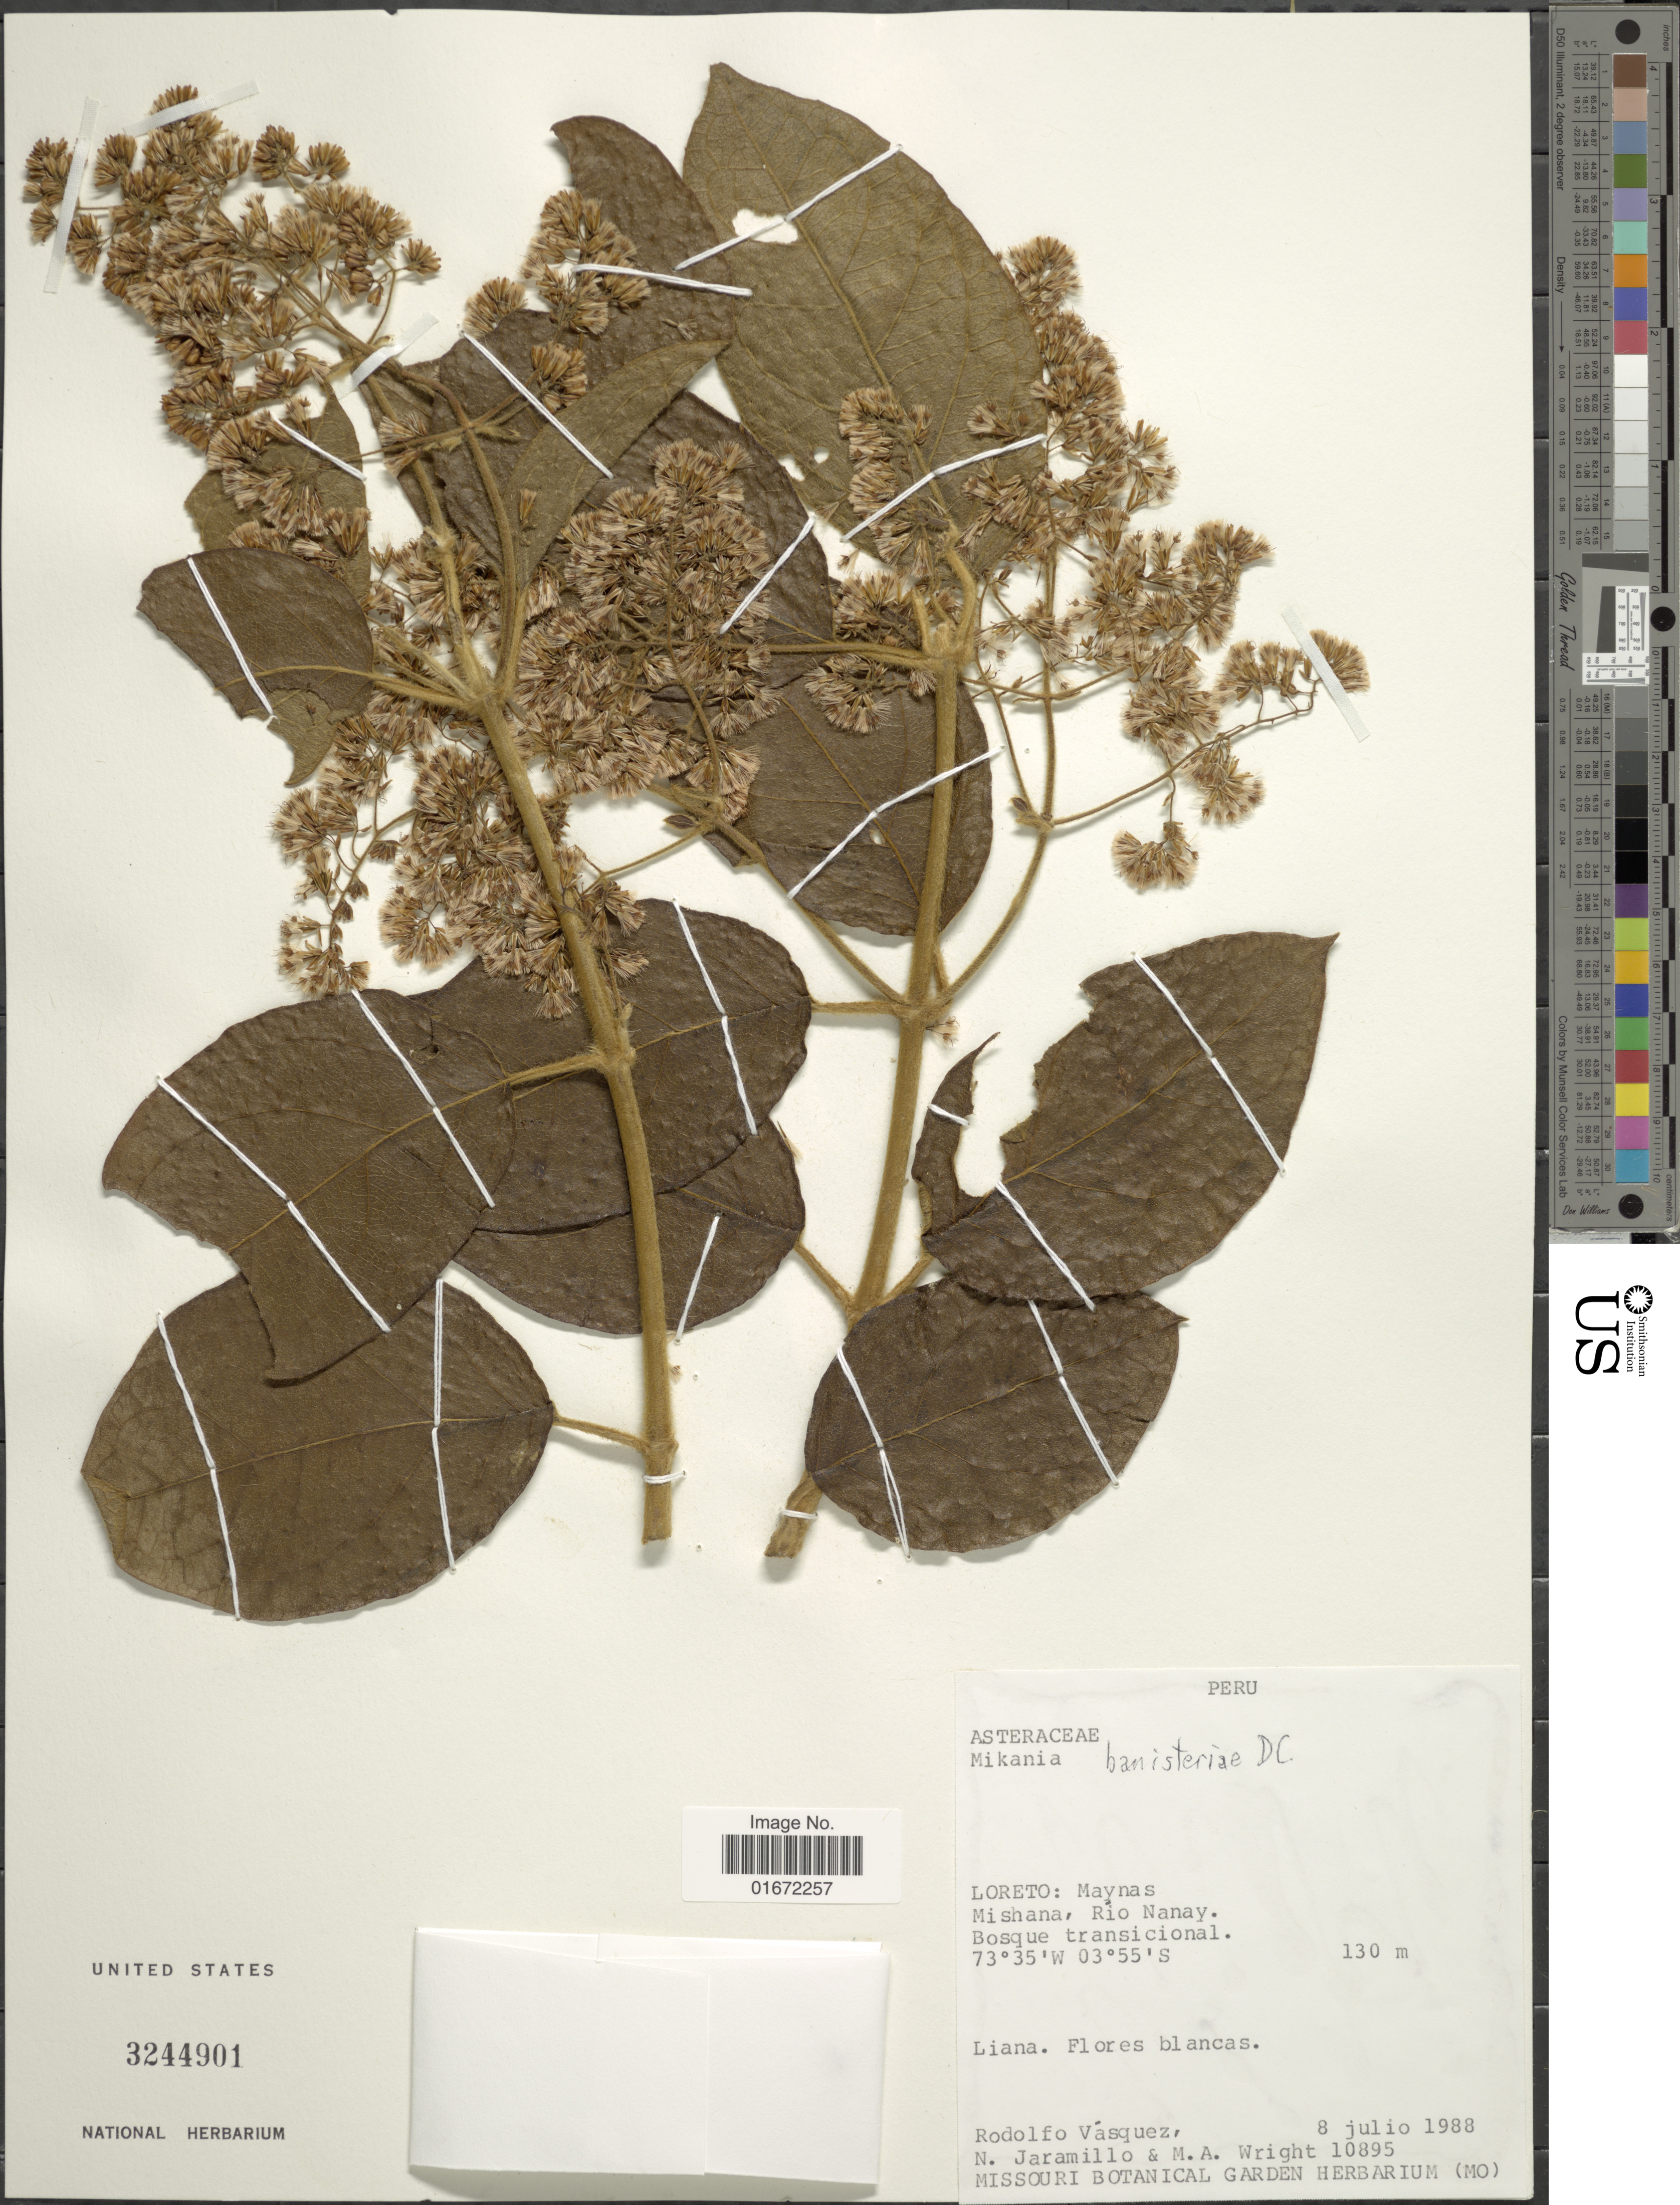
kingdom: Plantae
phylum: Tracheophyta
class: Magnoliopsida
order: Asterales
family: Asteraceae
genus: Mikania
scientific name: Mikania banisteriae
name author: DC.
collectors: R. Vásquez, N. Jaramillo & M. Wright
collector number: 10895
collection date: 1988-07-08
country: Peru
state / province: Loreto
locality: Loreto: Maynas. Mishana, Rio Nanay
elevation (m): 130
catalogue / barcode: US 3244901